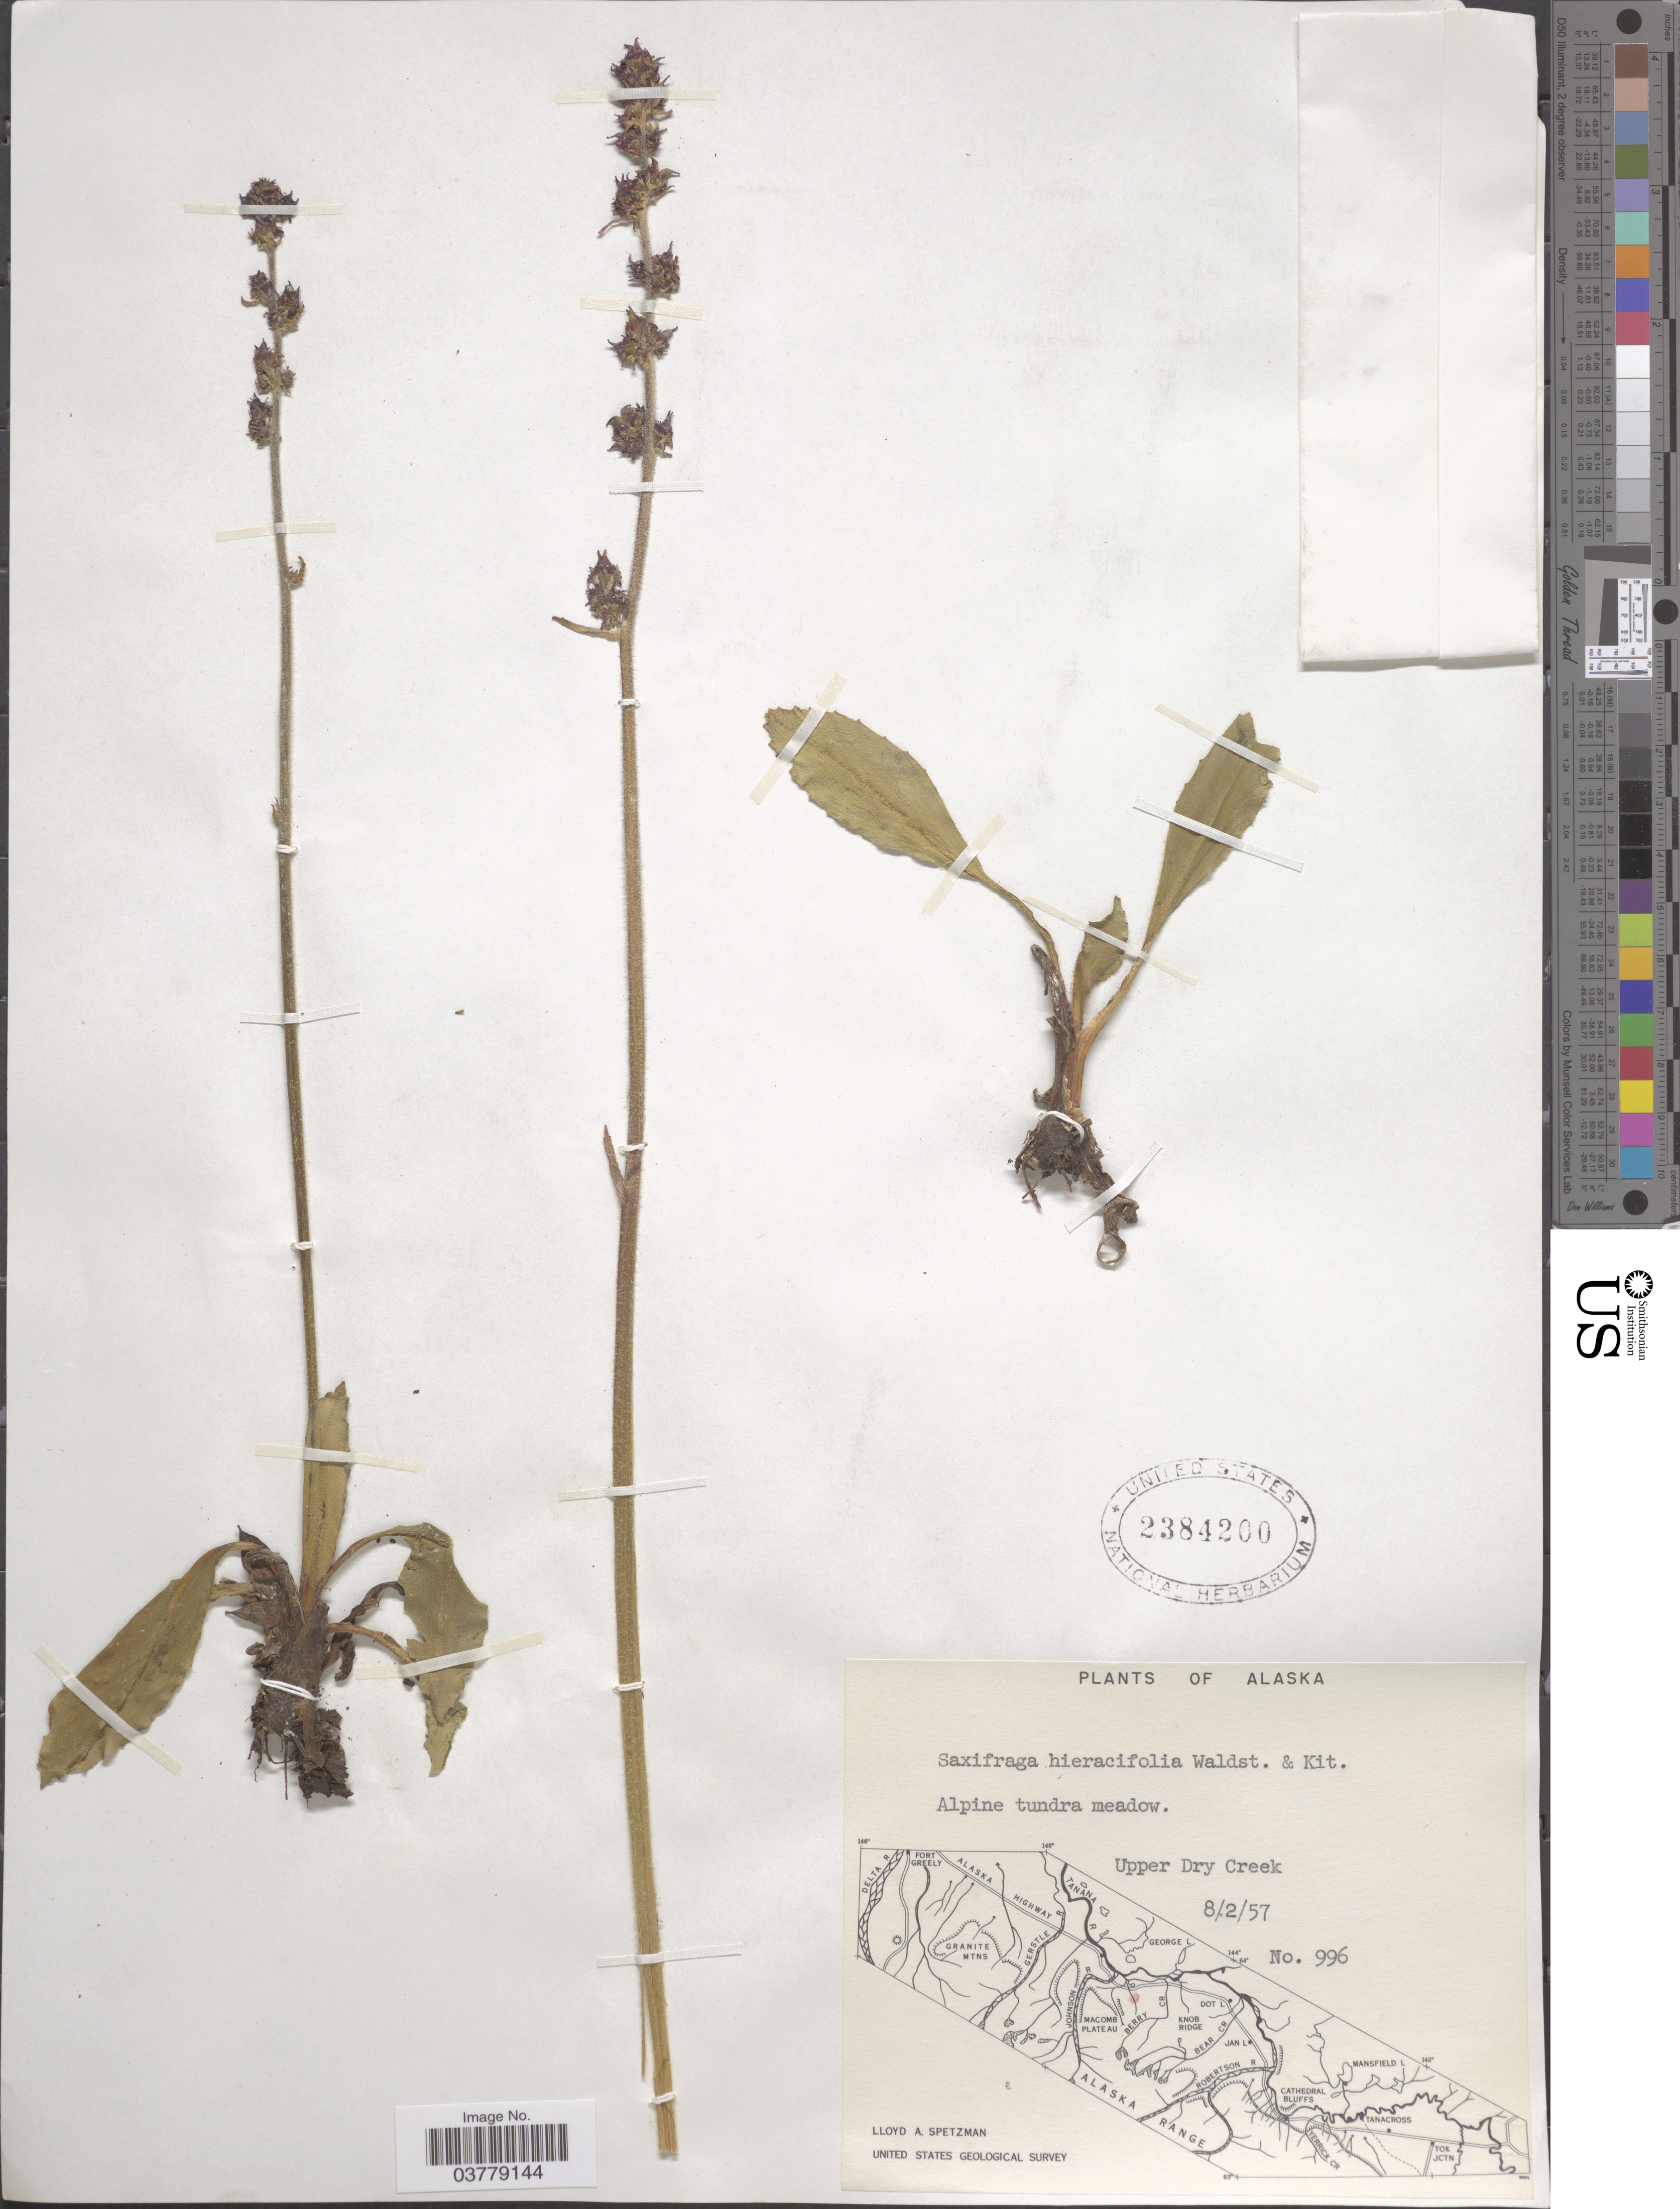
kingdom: Plantae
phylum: Tracheophyta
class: Magnoliopsida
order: Saxifragales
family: Saxifragaceae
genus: Micranthes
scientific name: Micranthes hieraciifolia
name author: (Waldst. & Kit. ex Willd.) Haw.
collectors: L. Spetzman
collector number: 996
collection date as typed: Transcribed d/m/y: 2/8/57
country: United States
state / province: Alaska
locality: Alpine tundra meadow. Upper Dry Creek.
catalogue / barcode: US 2384200